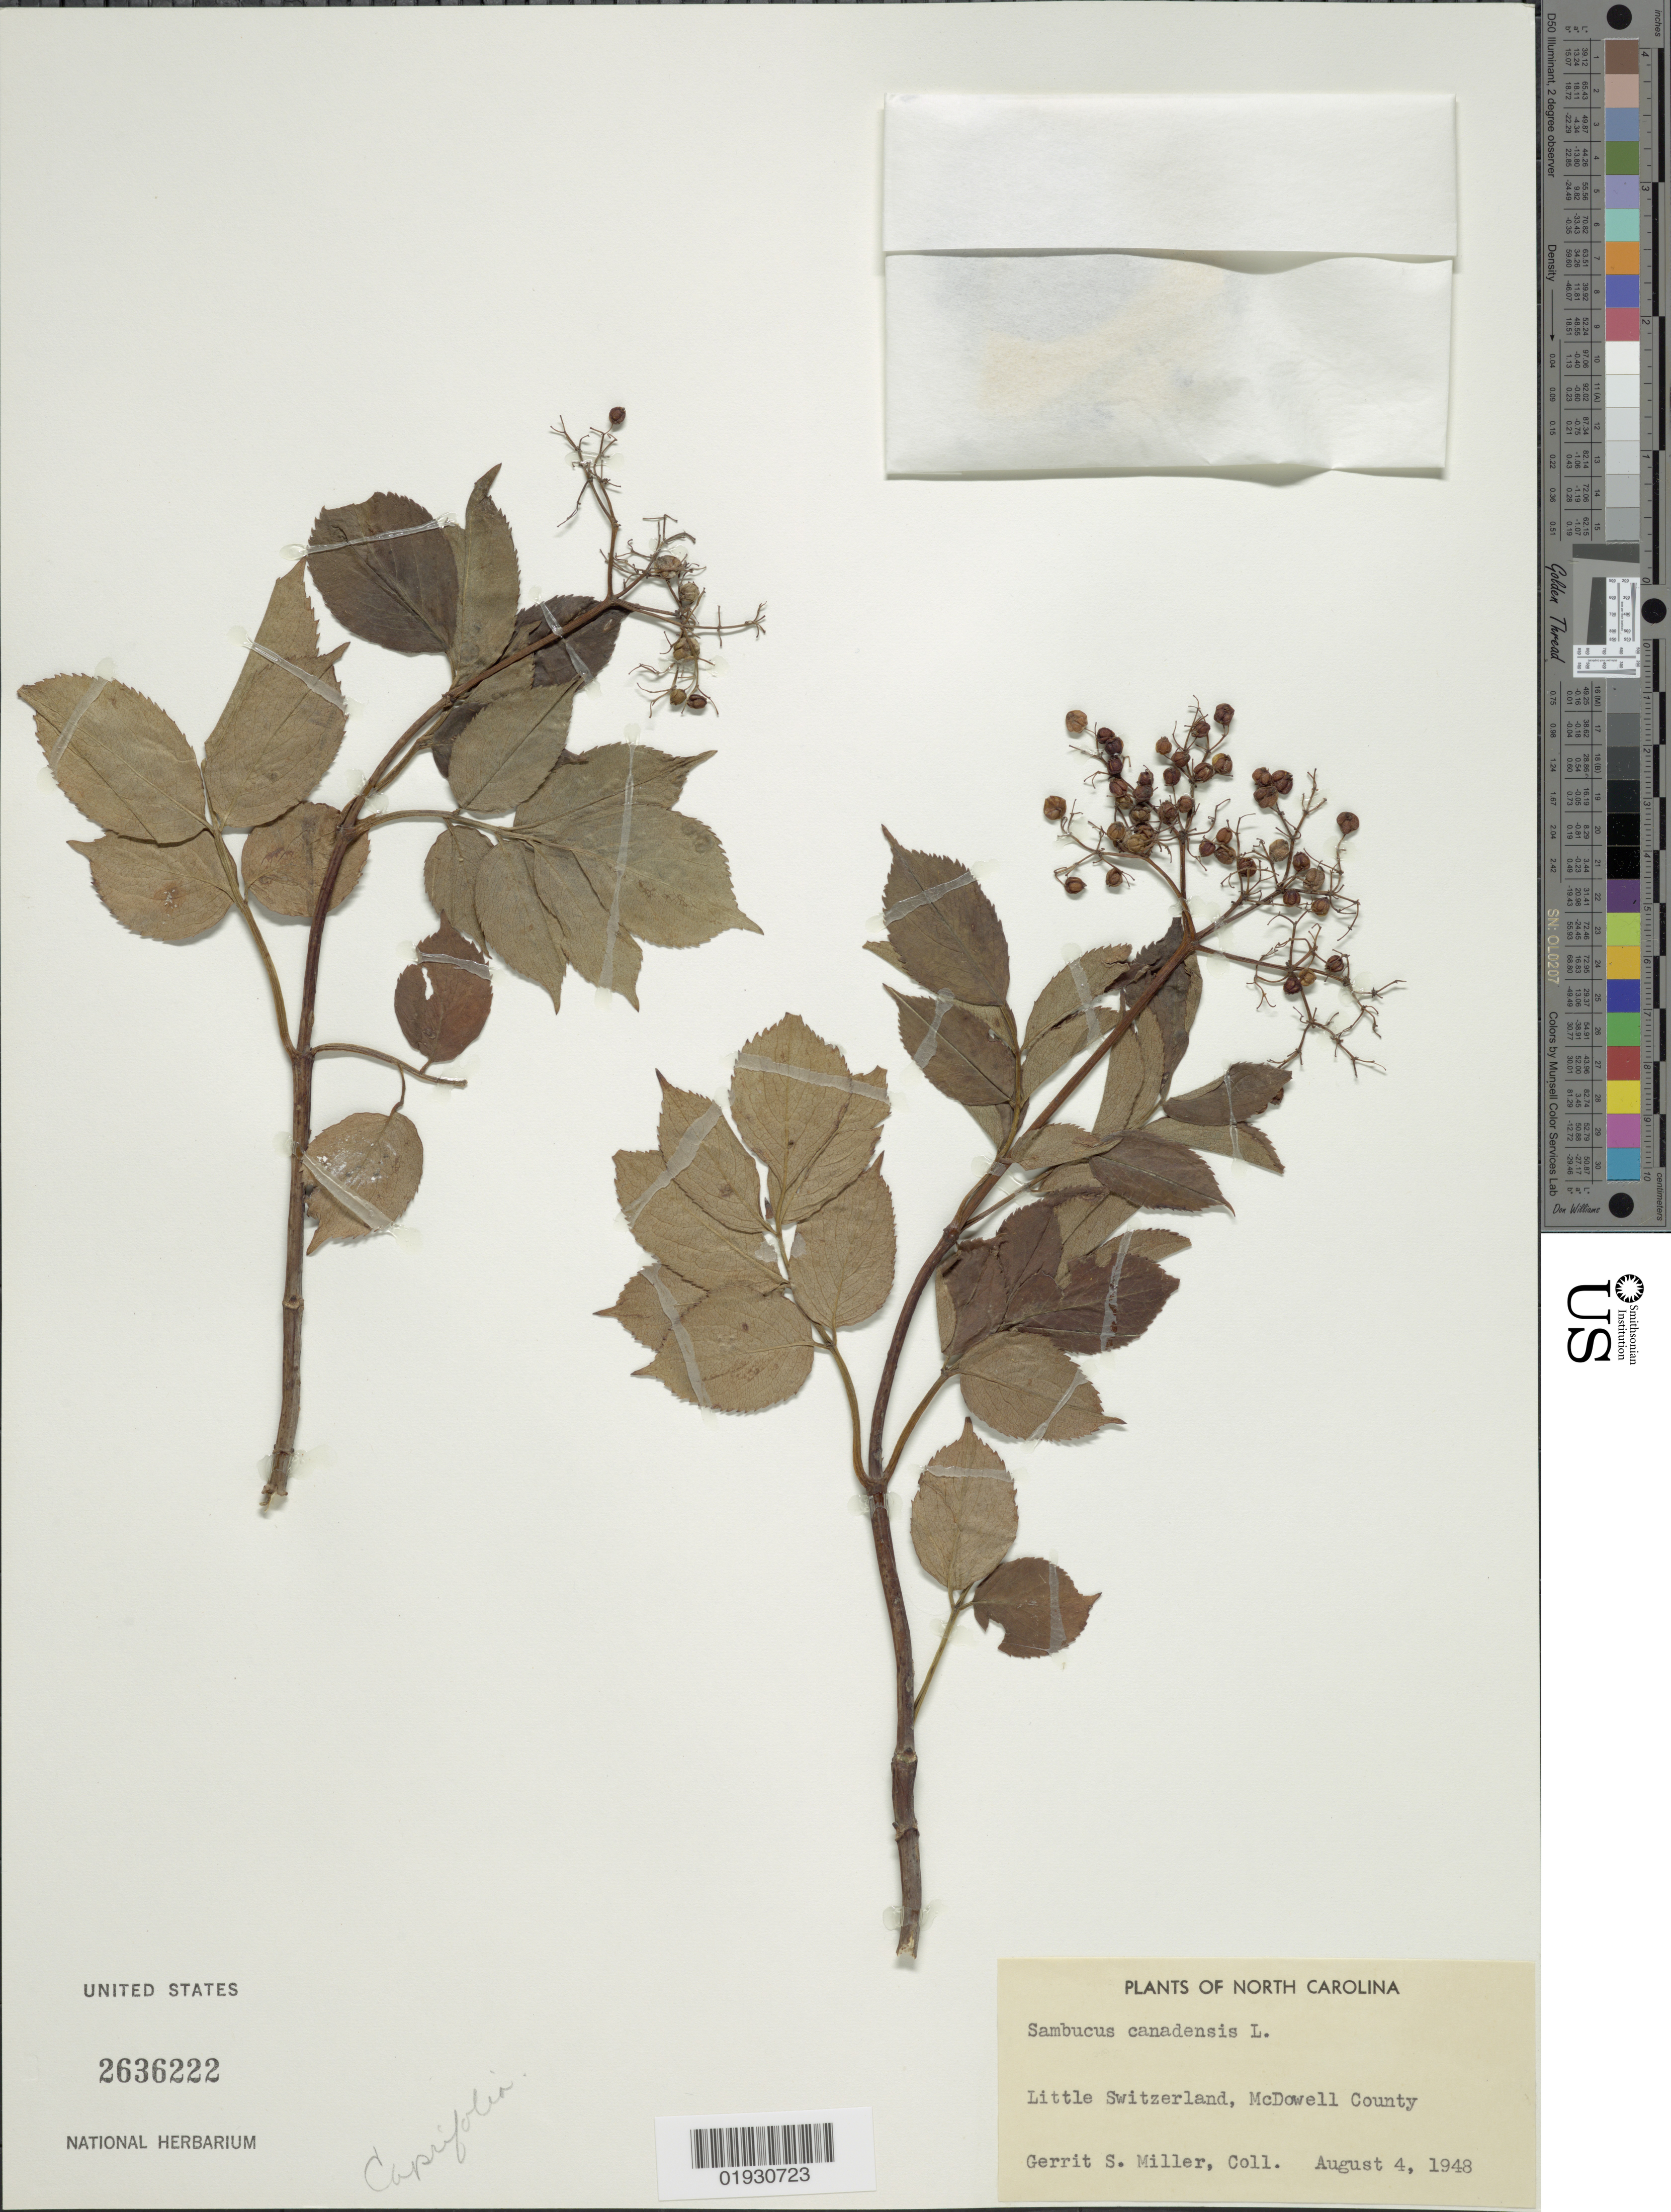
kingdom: Plantae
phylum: Tracheophyta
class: Magnoliopsida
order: Dipsacales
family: Viburnaceae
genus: Sambucus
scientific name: Sambucus canadensis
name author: L.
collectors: G. S. Miller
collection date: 1948-08-04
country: United States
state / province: North Carolina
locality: Little Switzerland, McDowell County.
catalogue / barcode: US 2636222